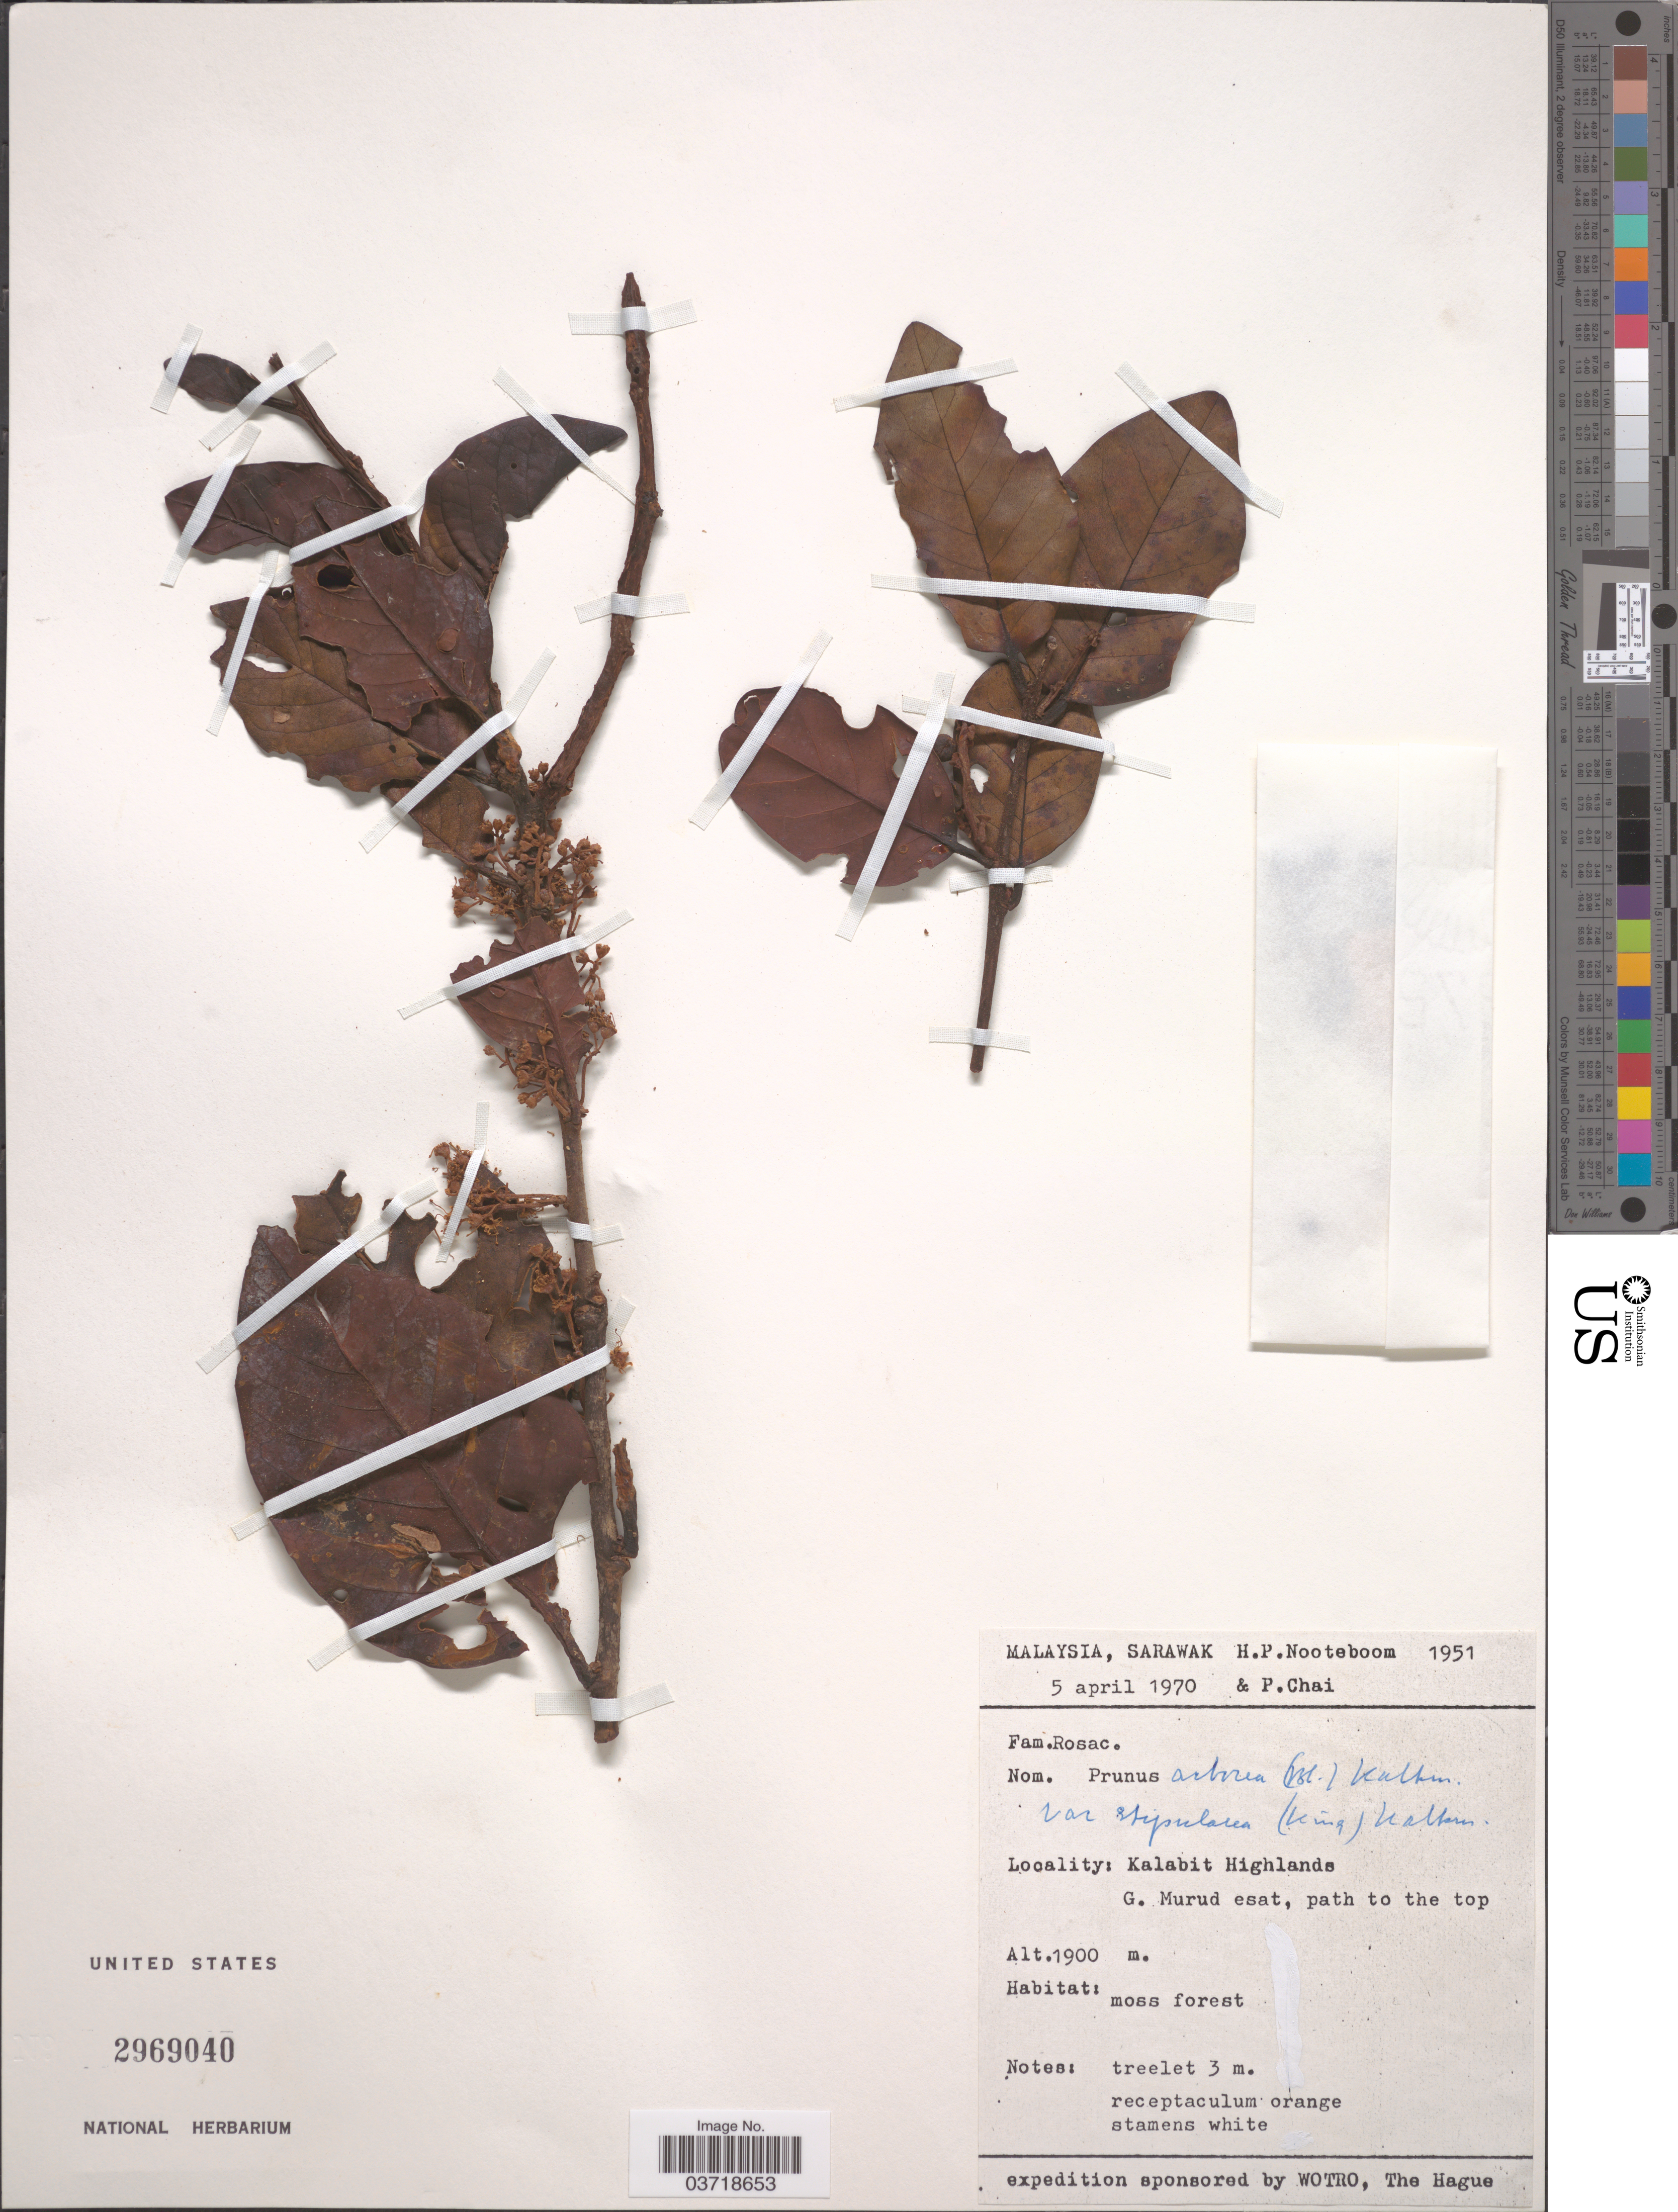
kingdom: Plantae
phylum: Tracheophyta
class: Magnoliopsida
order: Rosales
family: Rosaceae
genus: Prunus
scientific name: Prunus arborea var. stipulacea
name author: (Blume) Kalkman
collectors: H. P. Nooteboom & P. Chai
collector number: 1951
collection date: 1970-04-05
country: Malaysia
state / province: Sarawak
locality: Kalabit Highlands. G. Murud esat, path to the top.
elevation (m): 1900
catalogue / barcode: US 2969040